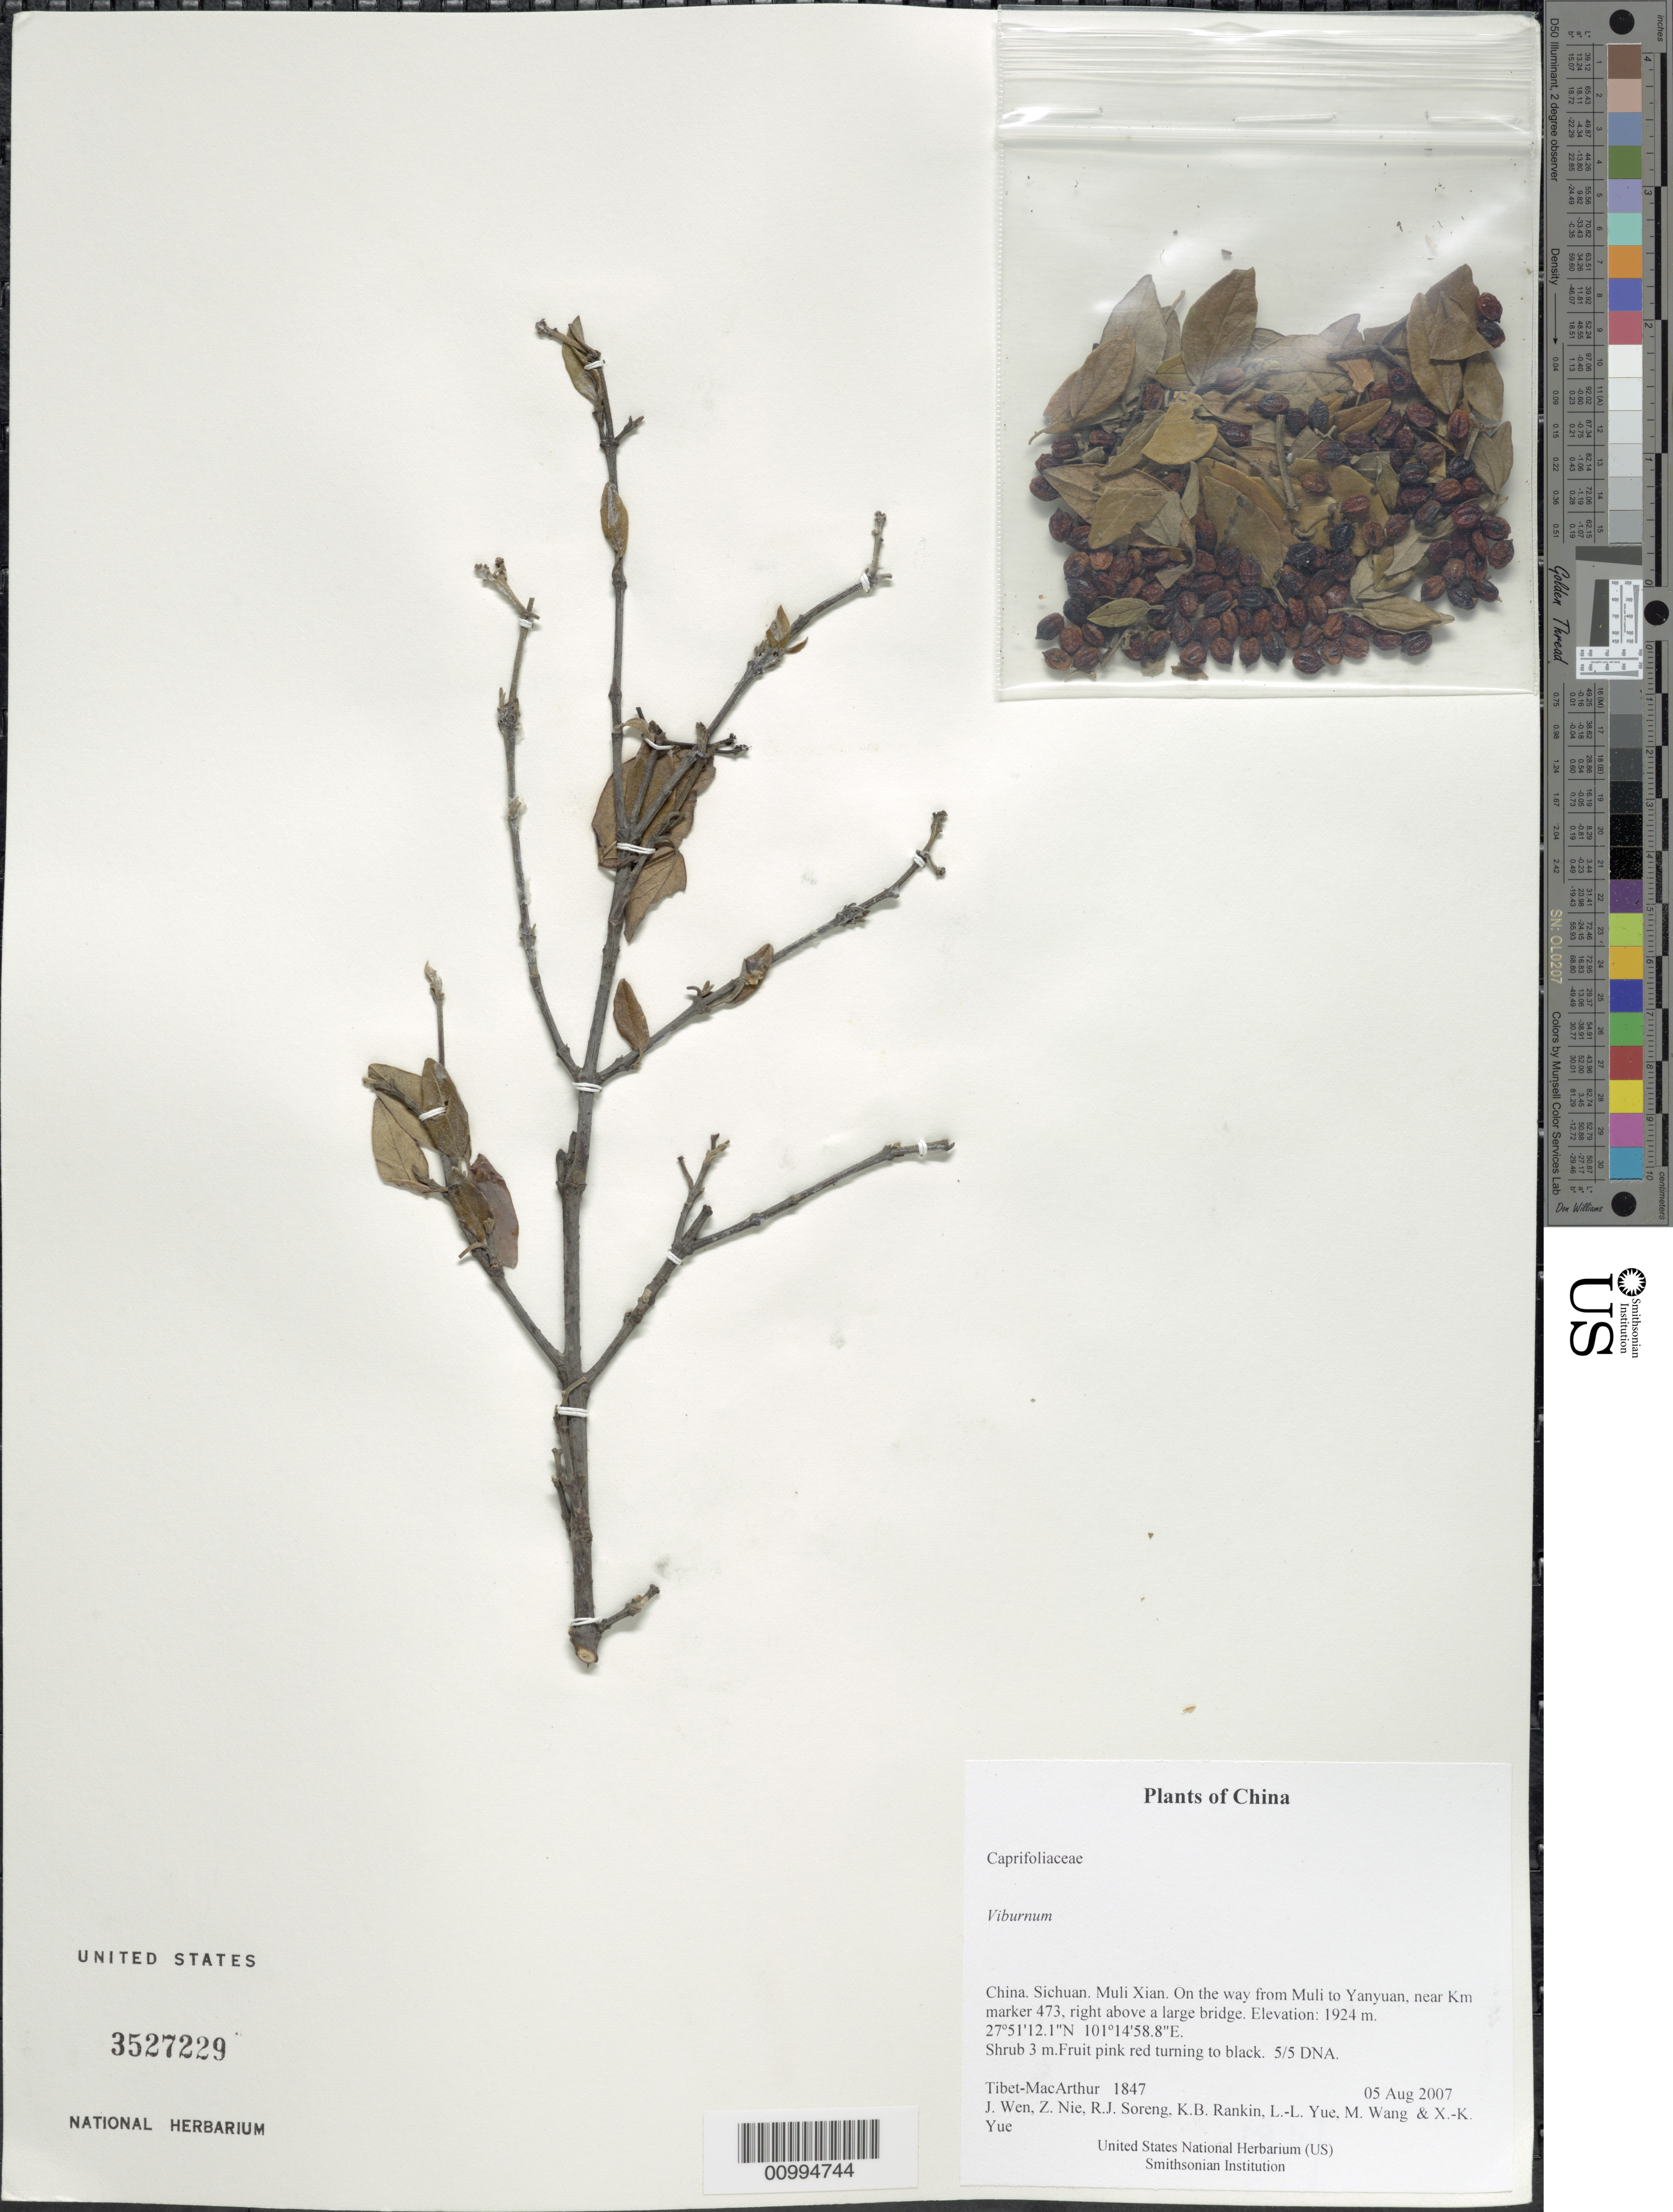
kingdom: Plantae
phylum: Tracheophyta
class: Magnoliopsida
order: Dipsacales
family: Viburnaceae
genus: Viburnum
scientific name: Viburnum sp.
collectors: Tibet-MacArthur, J. Wen, Z. Nie, R. J. Soreng, K. Rankin, L. Yue, M. Wang & X. Yue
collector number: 1847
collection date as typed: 05 Aug 2007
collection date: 2007-08-05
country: China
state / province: Sichuan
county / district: Muli Xian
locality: On the way from Muli to Yanyuan, near Km marker 473, right above a large bridge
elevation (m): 1924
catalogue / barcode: US 3527229